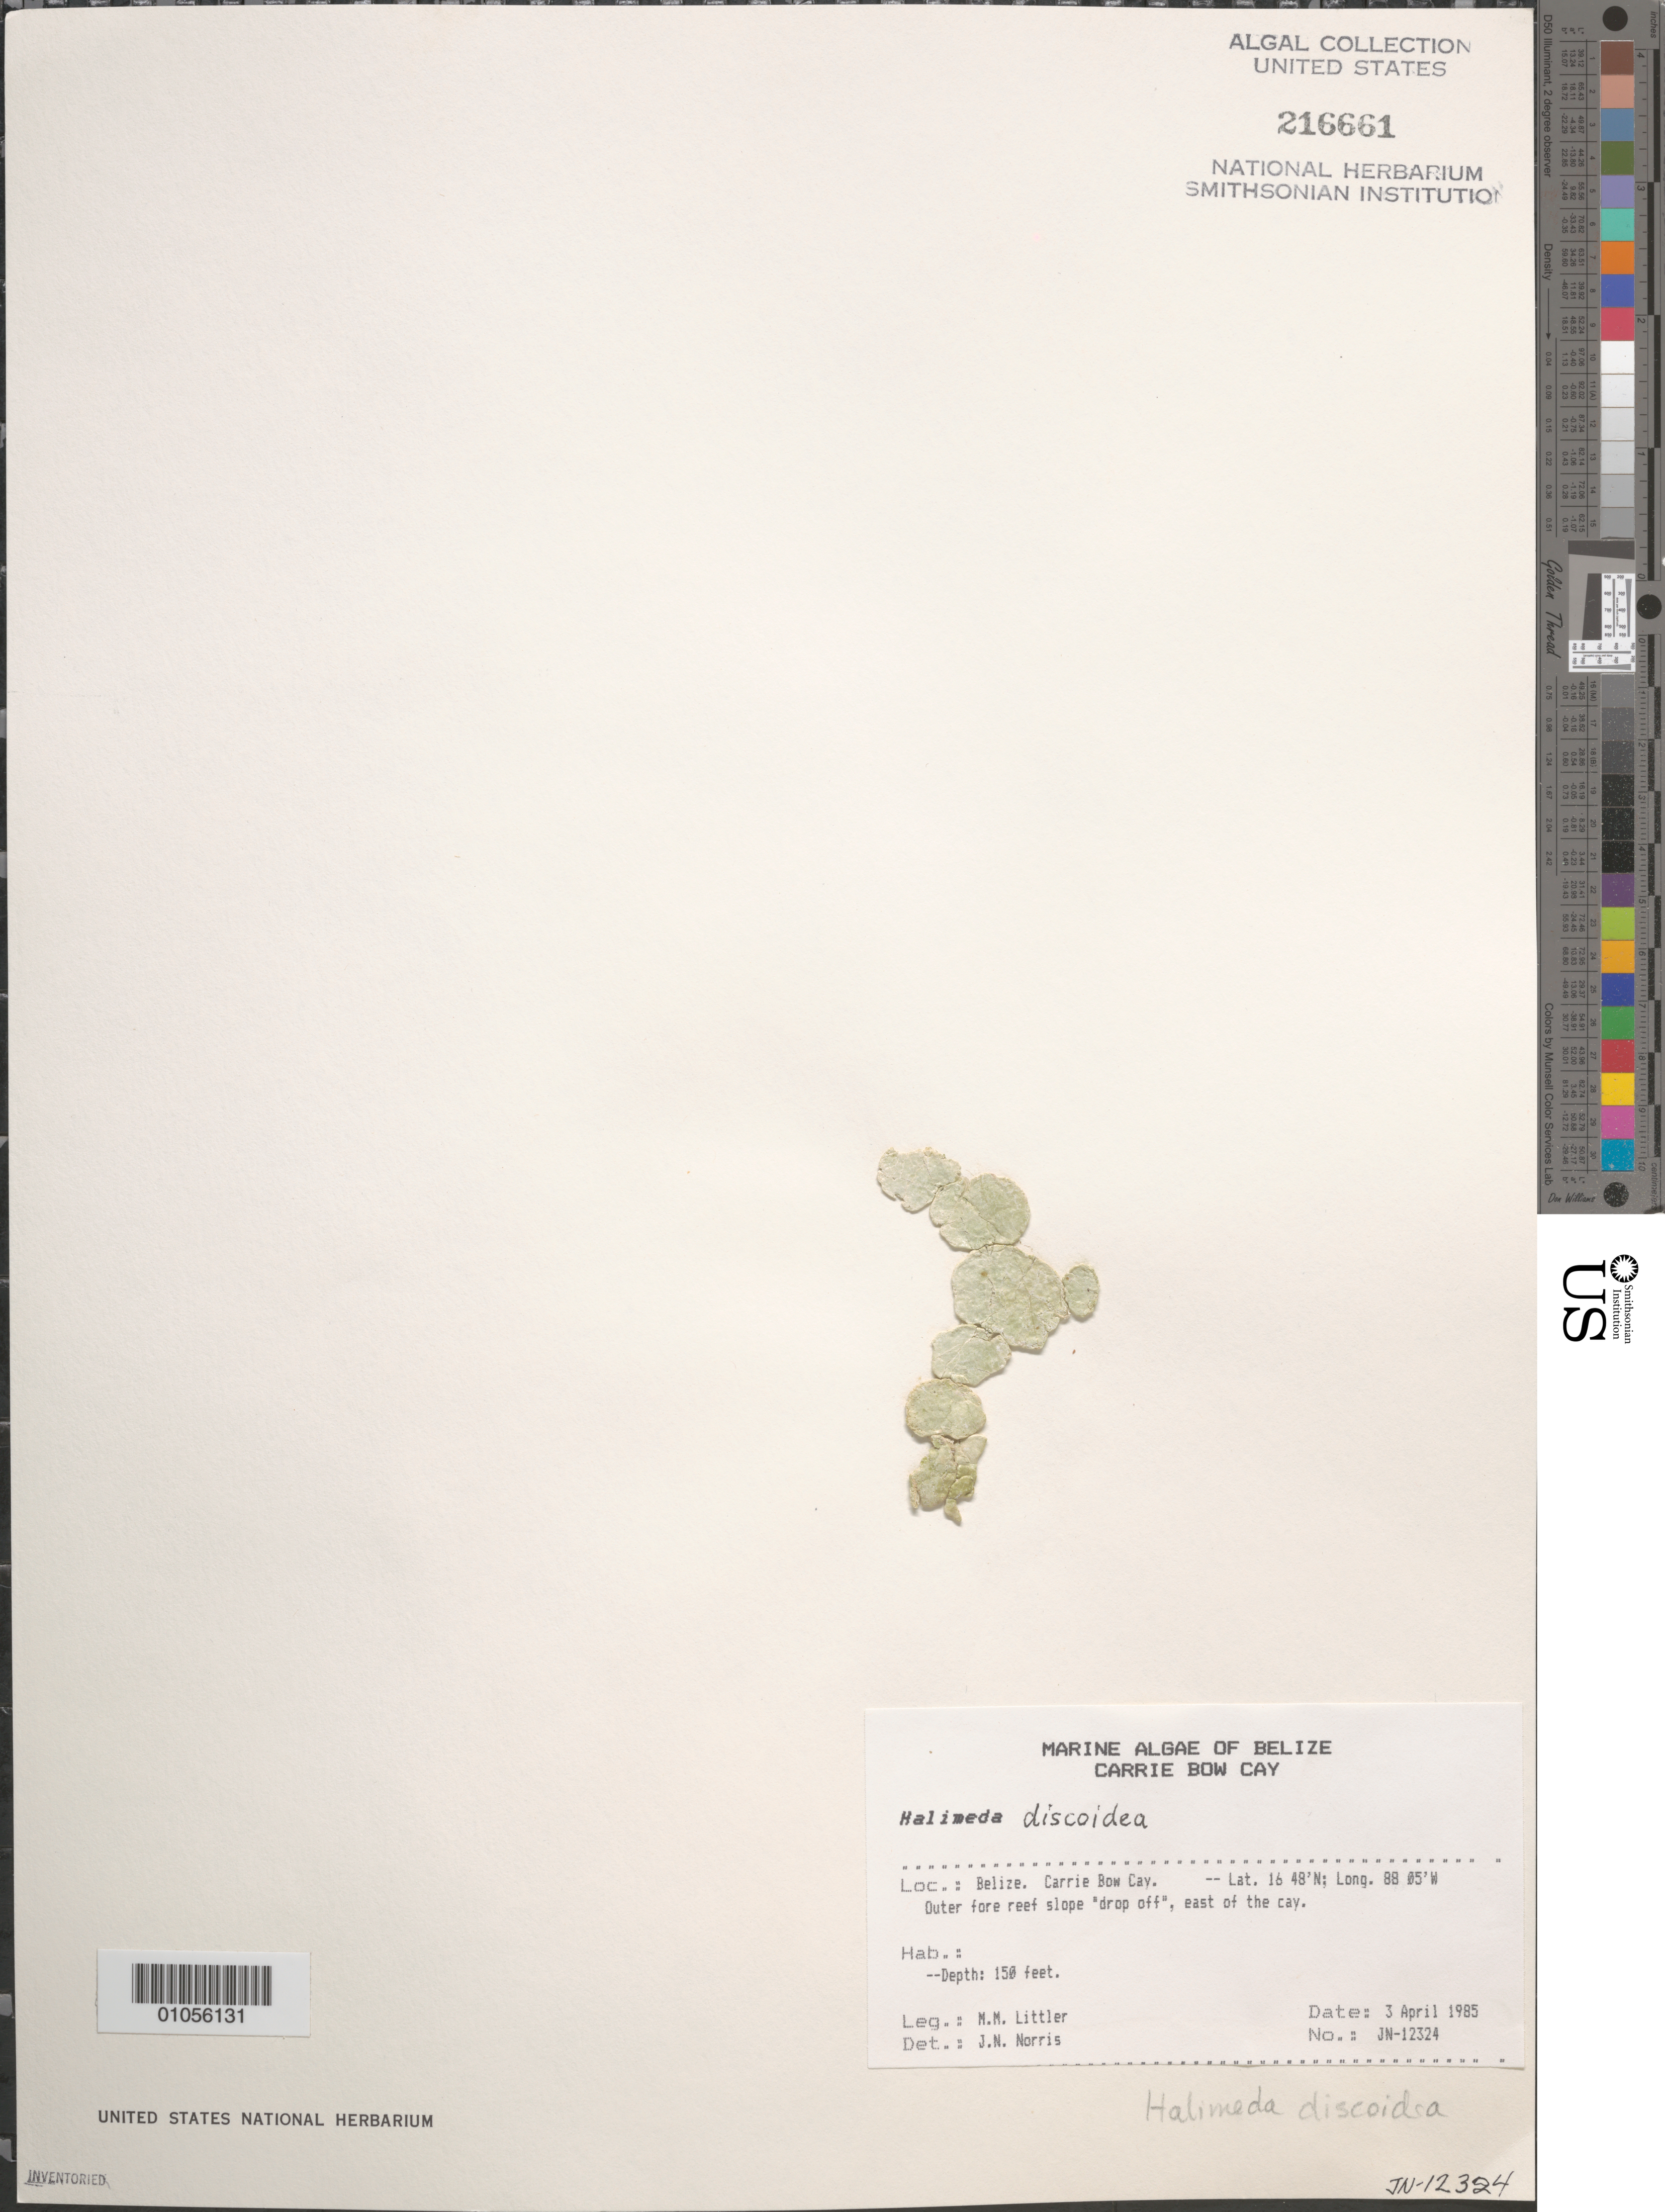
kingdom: Plantae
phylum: Chlorophyta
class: Ulvophyceae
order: Bryopsidales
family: Halimedaceae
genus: Halimeda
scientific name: Halimeda discoidea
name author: Decne.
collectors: M. M. Littler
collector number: JN-12324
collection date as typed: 03 Apr 1985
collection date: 1985-04-03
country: Belize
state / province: Stann Creek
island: Carrie Bow Cay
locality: Outer fore reef slope "drop off", east of Carrie Bow Cay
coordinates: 16 48'N, 88 05'W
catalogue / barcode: US 216661